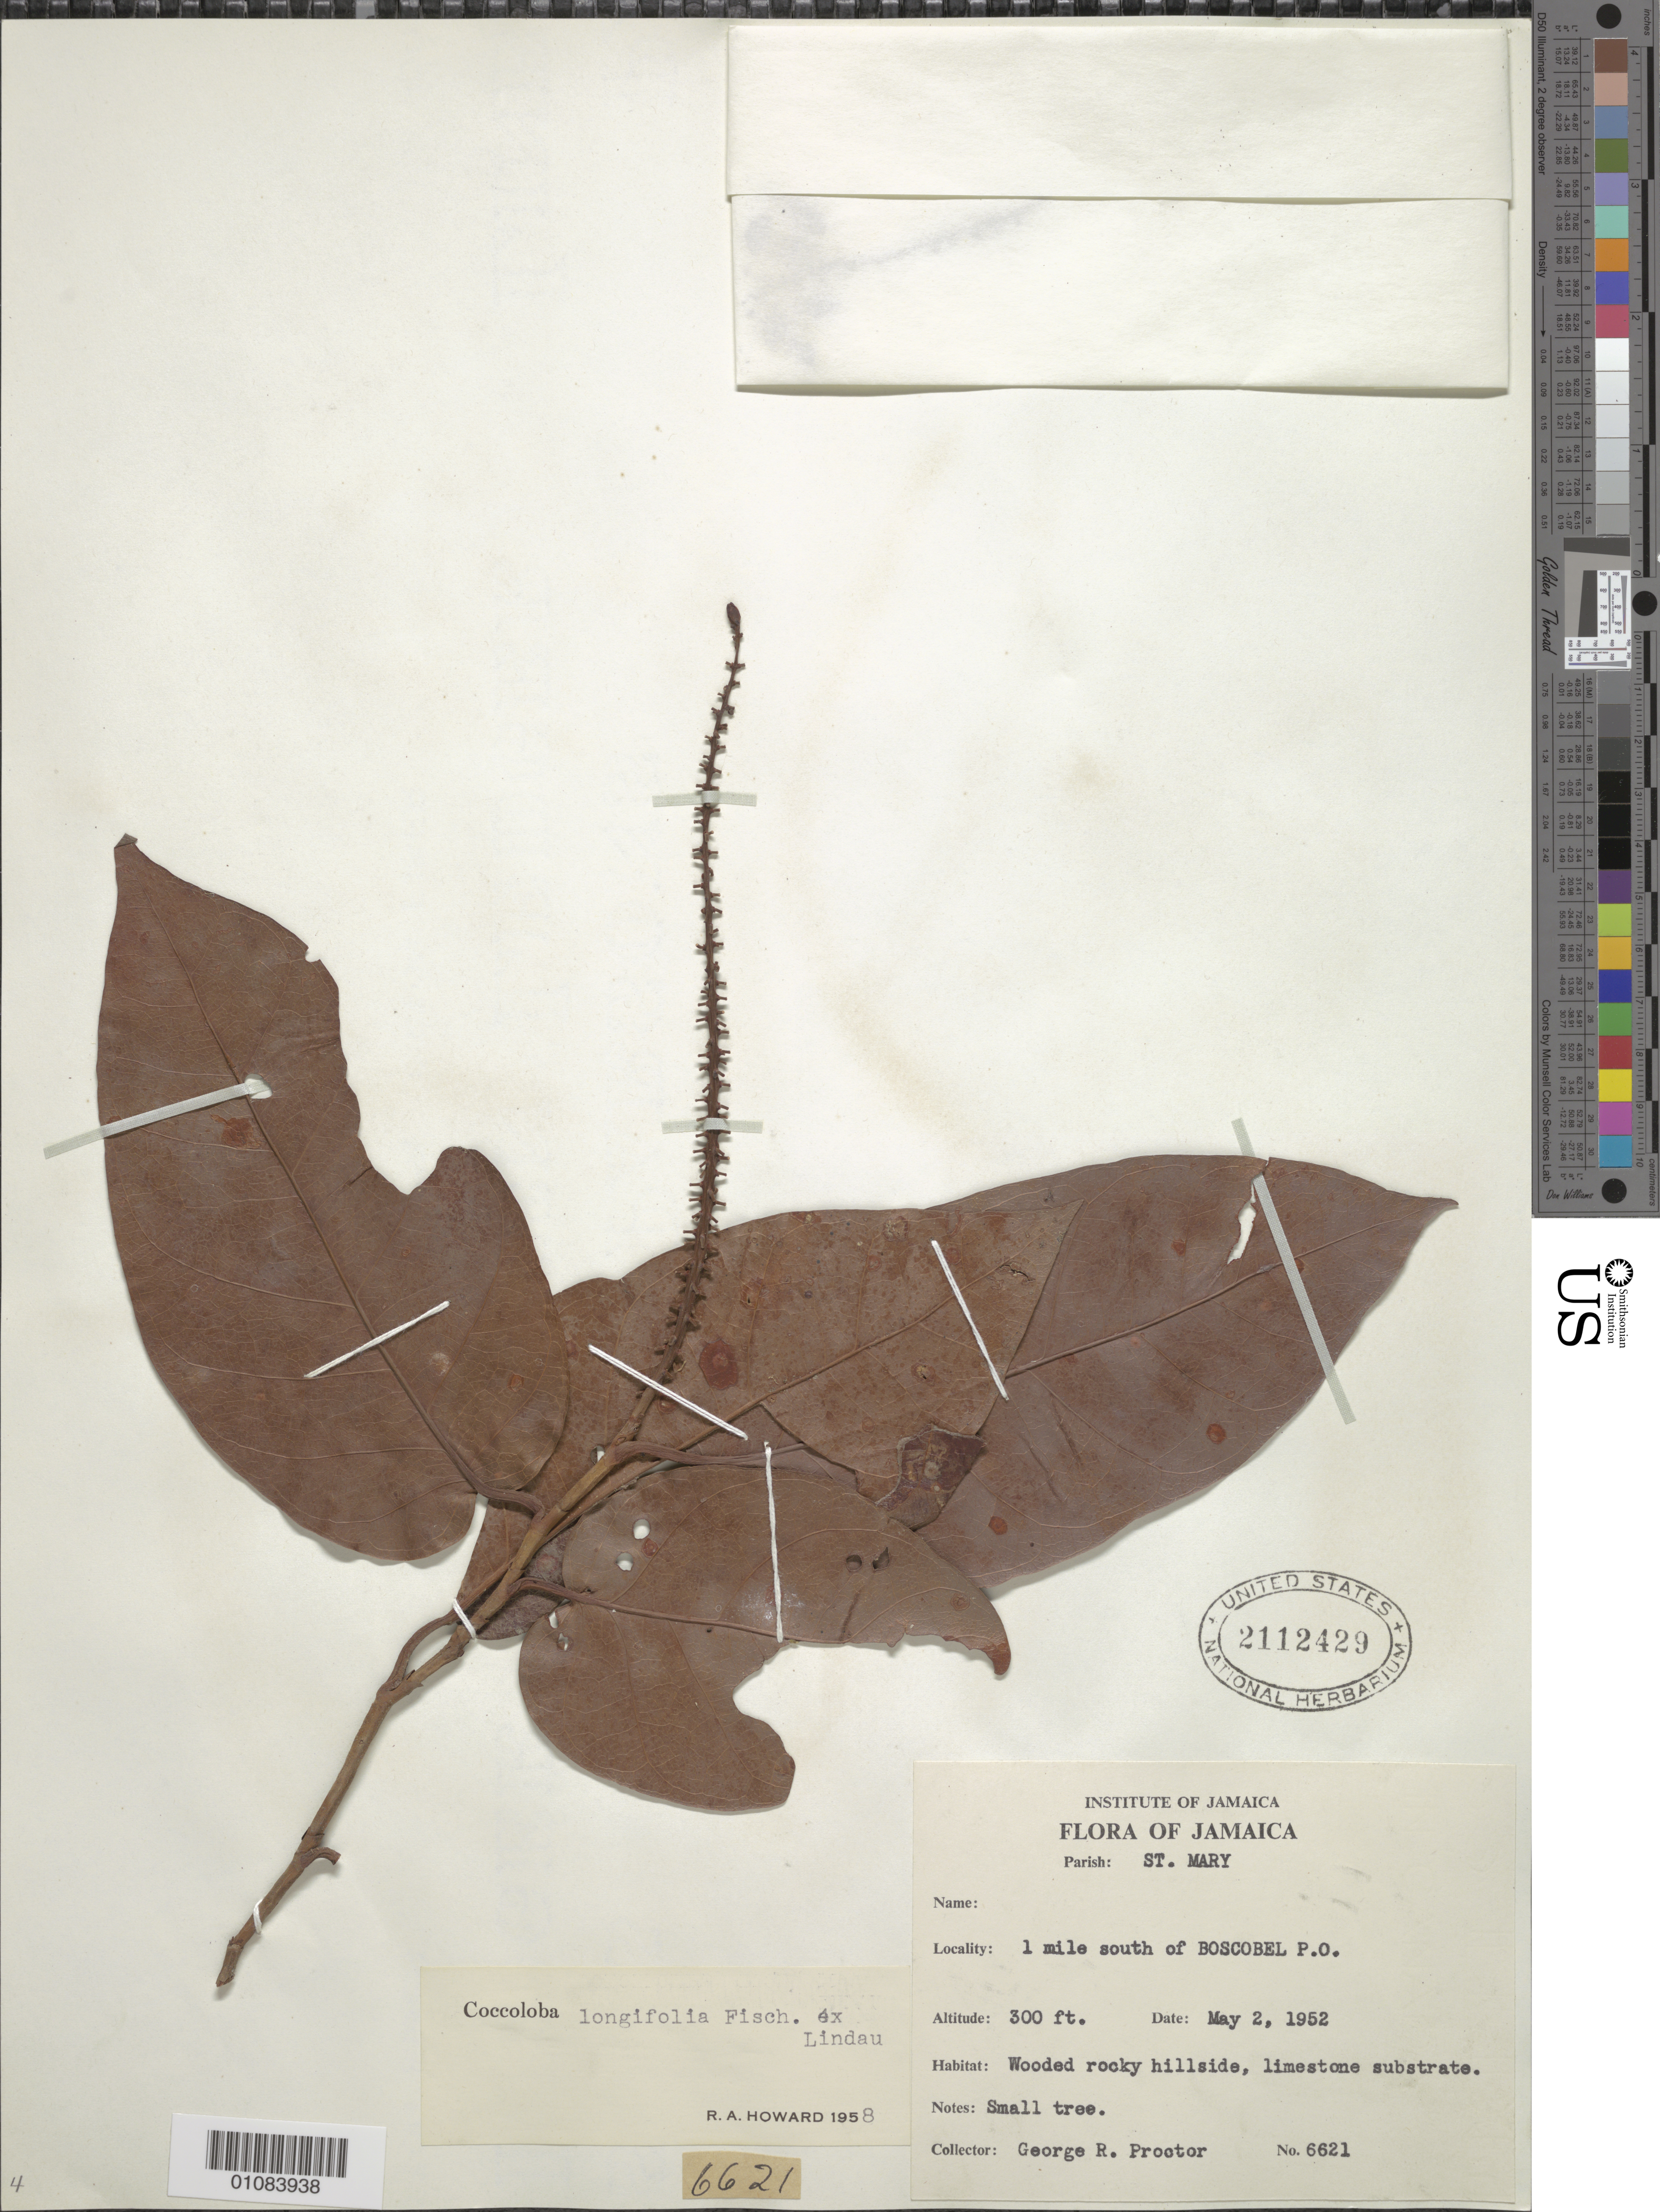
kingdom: Plantae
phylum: Tracheophyta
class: Magnoliopsida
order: Caryophyllales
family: Polygonaceae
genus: Coccoloba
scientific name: Coccoloba longifolia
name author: Fisch. ex Lindau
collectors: G. R. Proctor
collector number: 6621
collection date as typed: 02 May 1952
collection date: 1952-05-02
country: Jamaica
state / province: Saint Mary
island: Jamaica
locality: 1 mile south of Boscobel P.O.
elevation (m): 91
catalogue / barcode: US 2112429